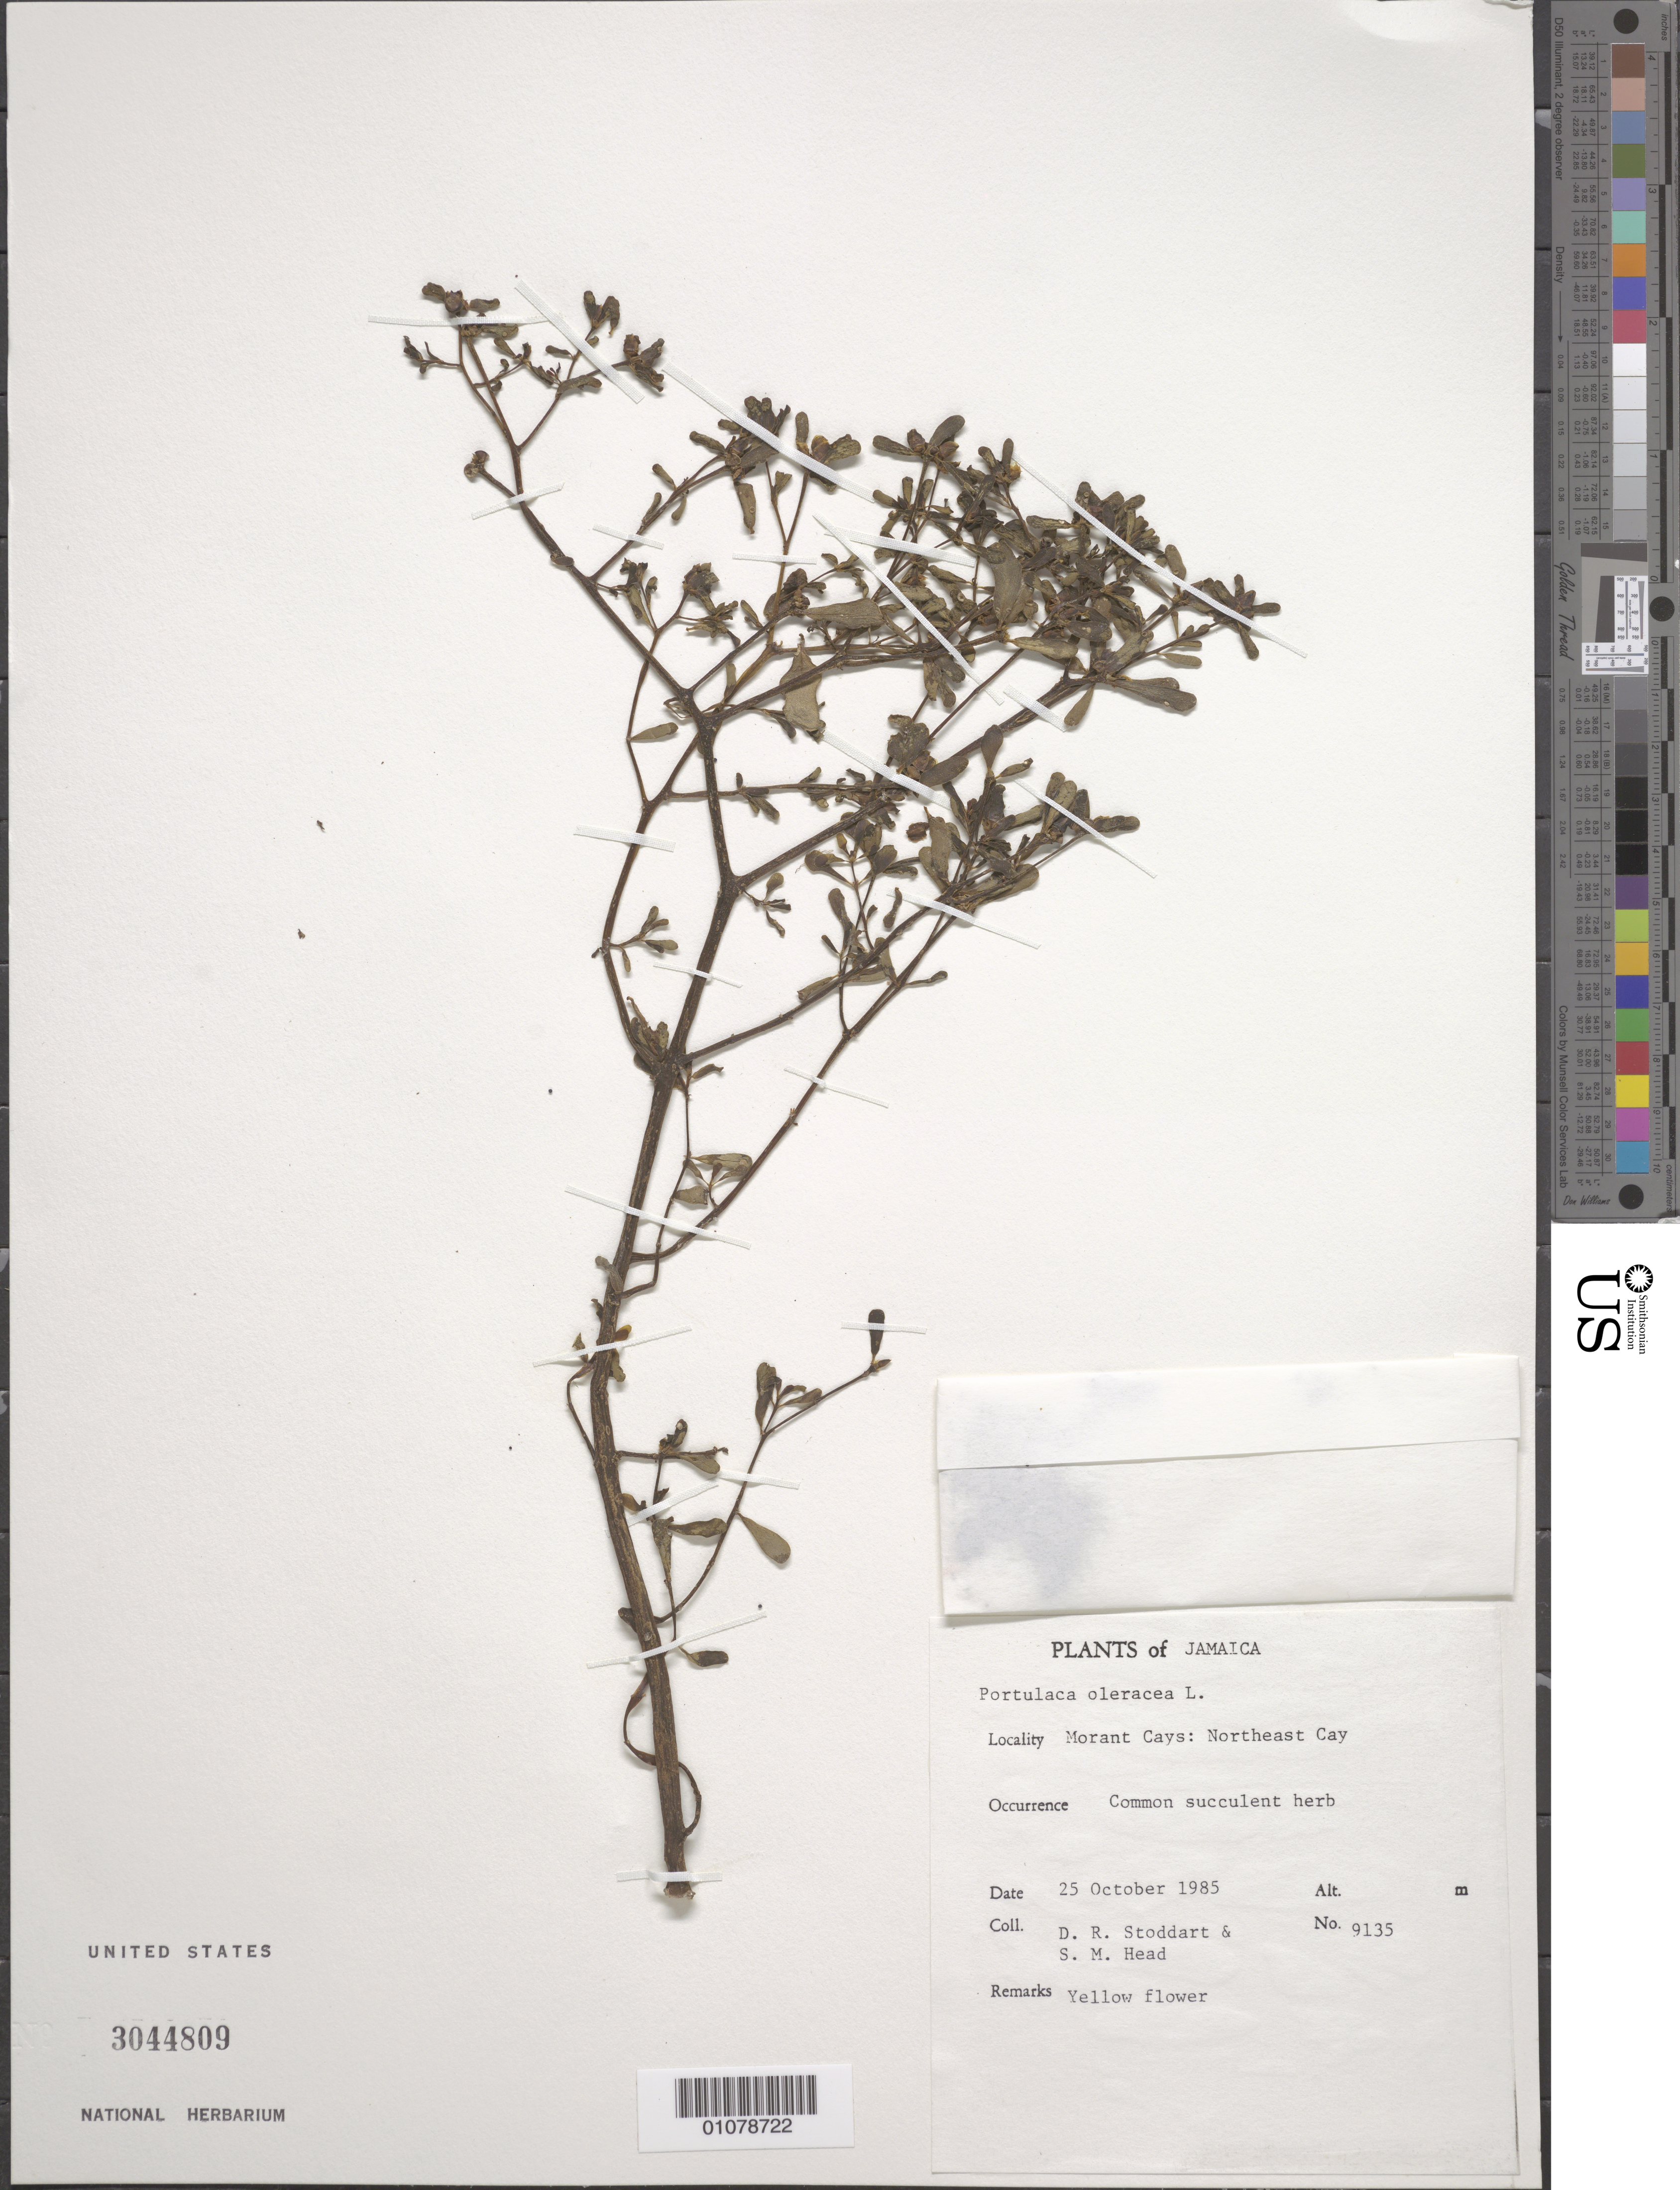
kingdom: Plantae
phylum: Tracheophyta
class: Magnoliopsida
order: Caryophyllales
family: Portulacaceae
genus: Portulaca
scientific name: Portulaca oleracea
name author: L.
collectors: D. R. Stoddart & S. Head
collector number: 9135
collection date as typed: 25 Oct 1985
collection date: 1985-10-25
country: Jamaica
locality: Morant Cays: Northeast Cay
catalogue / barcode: US 3044809